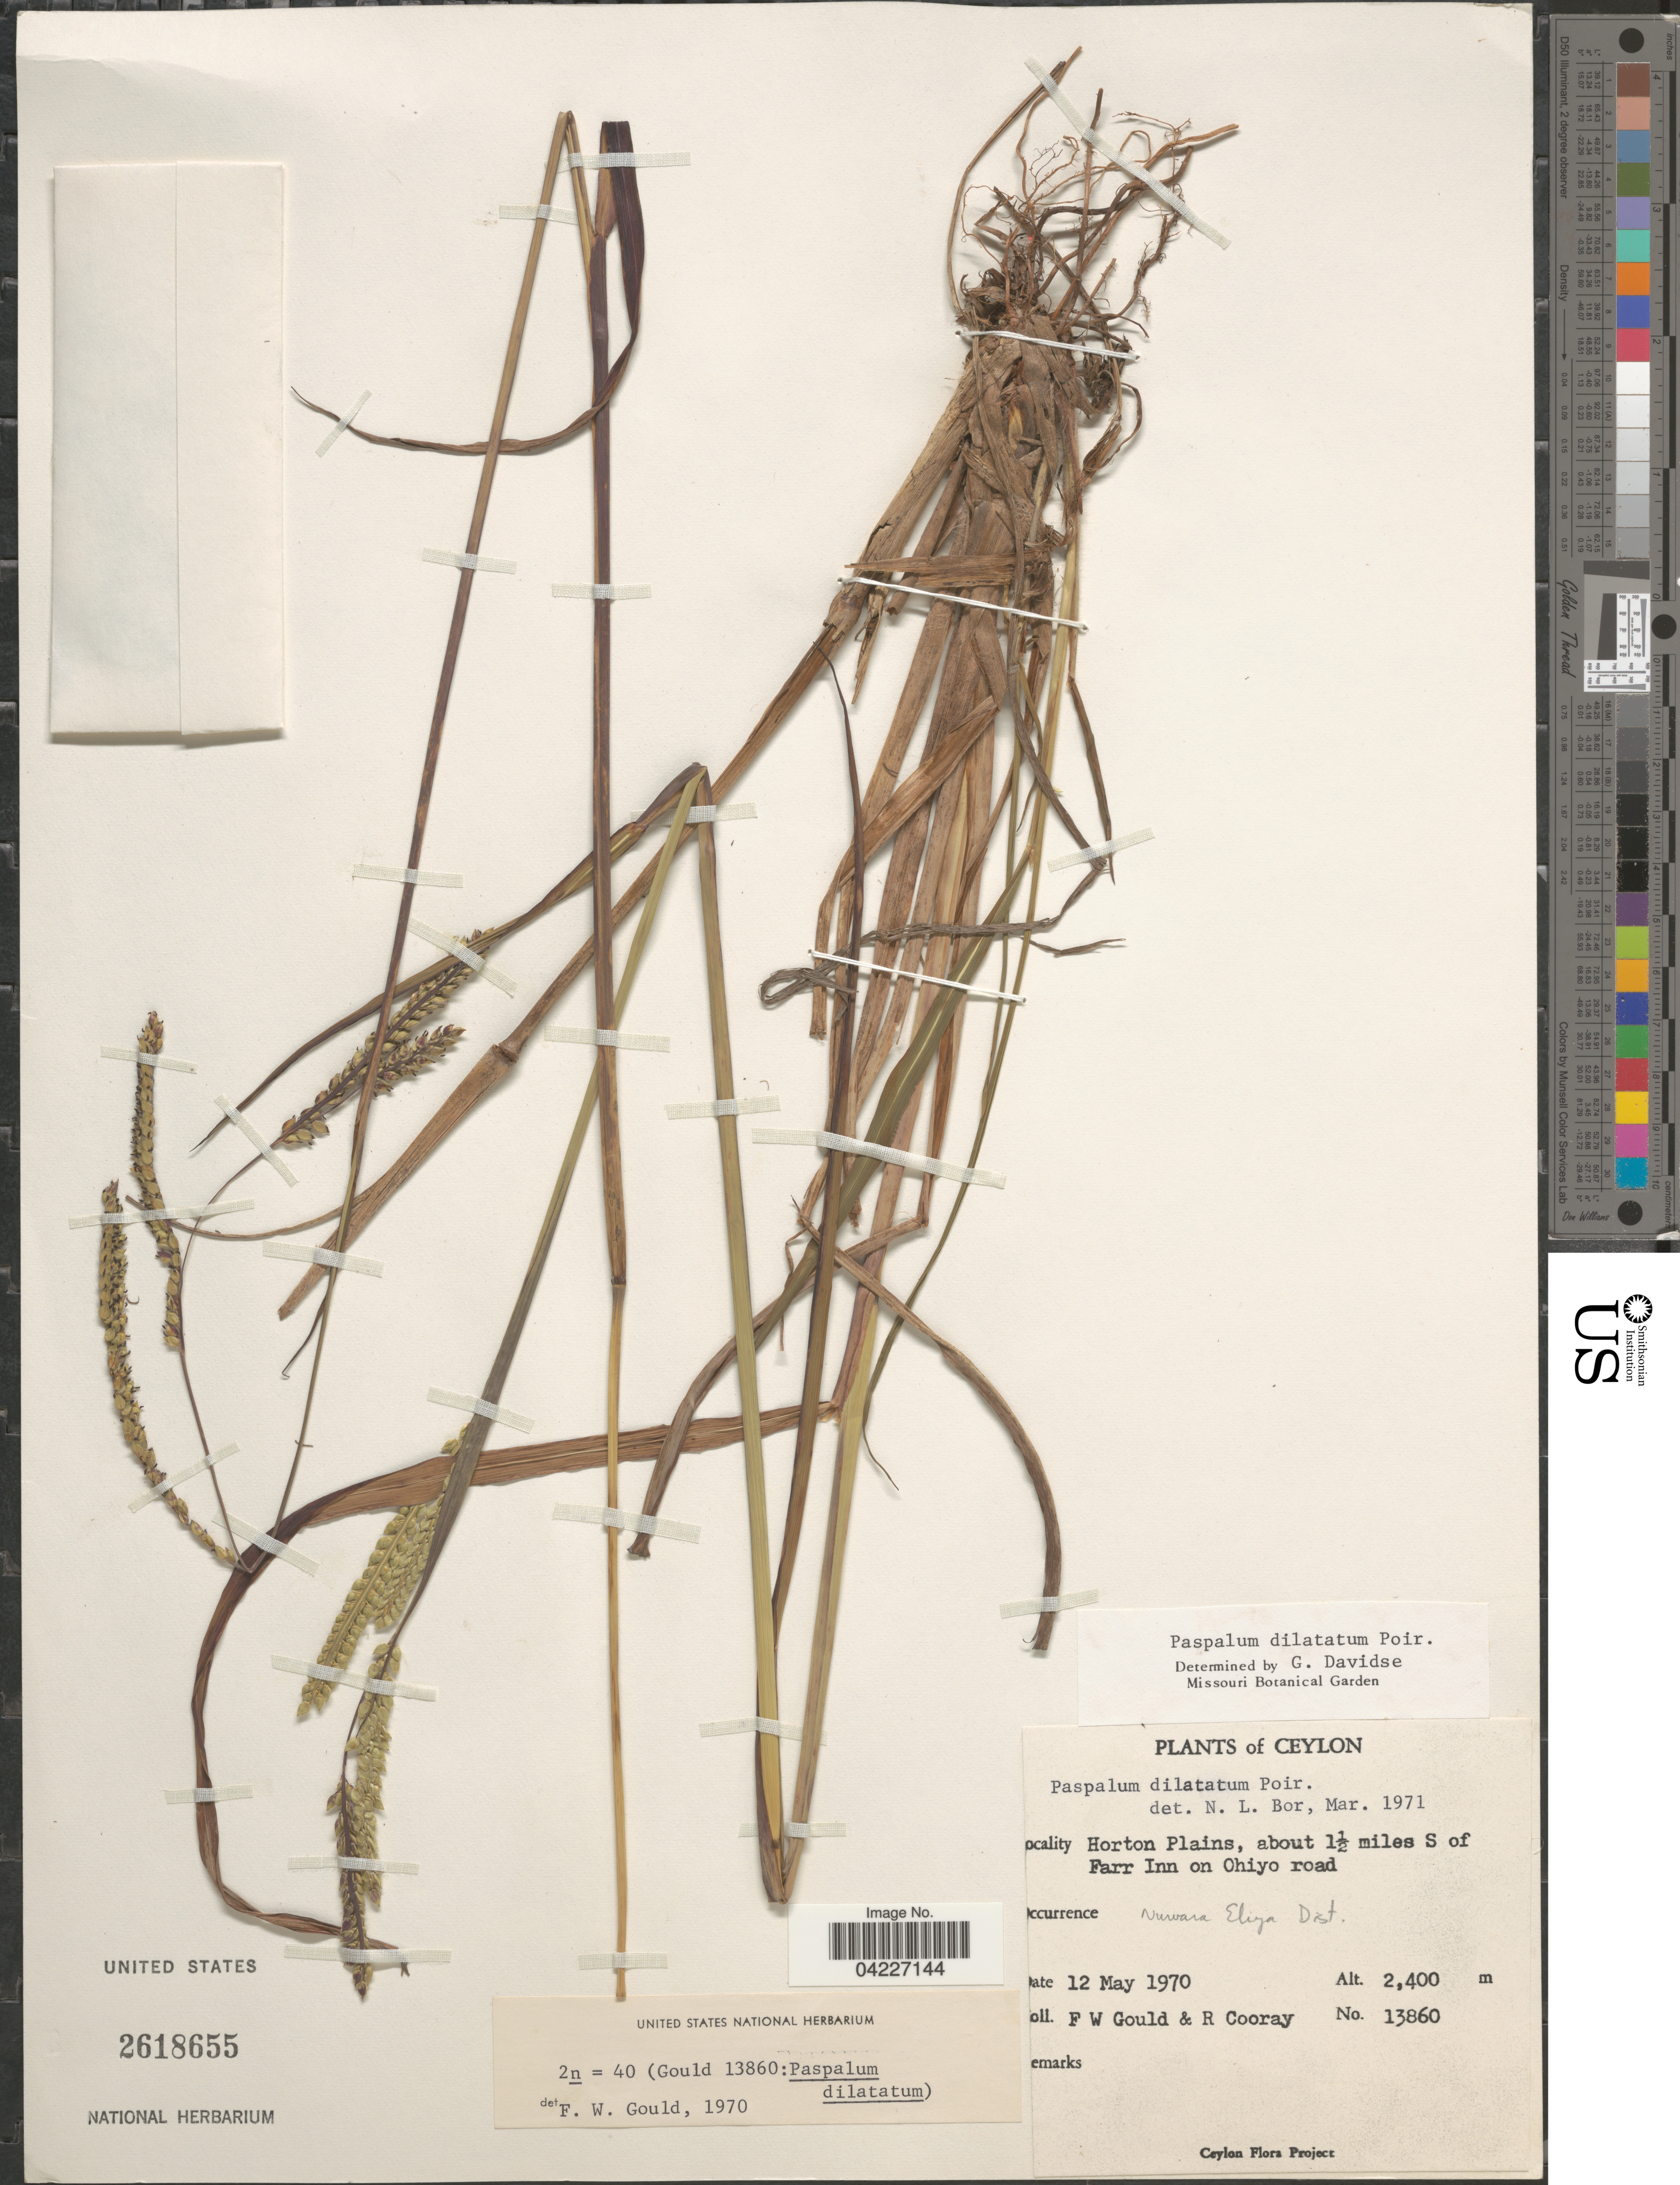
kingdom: Plantae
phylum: Tracheophyta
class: Liliopsida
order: Poales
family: Poaceae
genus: Paspalum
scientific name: Paspalum dilatatum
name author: Poir.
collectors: F. W. Gould & R. Cooray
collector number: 13860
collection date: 1970-05-12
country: Sri Lanka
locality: Ceylon. Horton Plains, about 1½ miles S of Farr Inn on Ohiyo road. Nuwara Eliya Dist.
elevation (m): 2400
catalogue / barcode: US 2618655